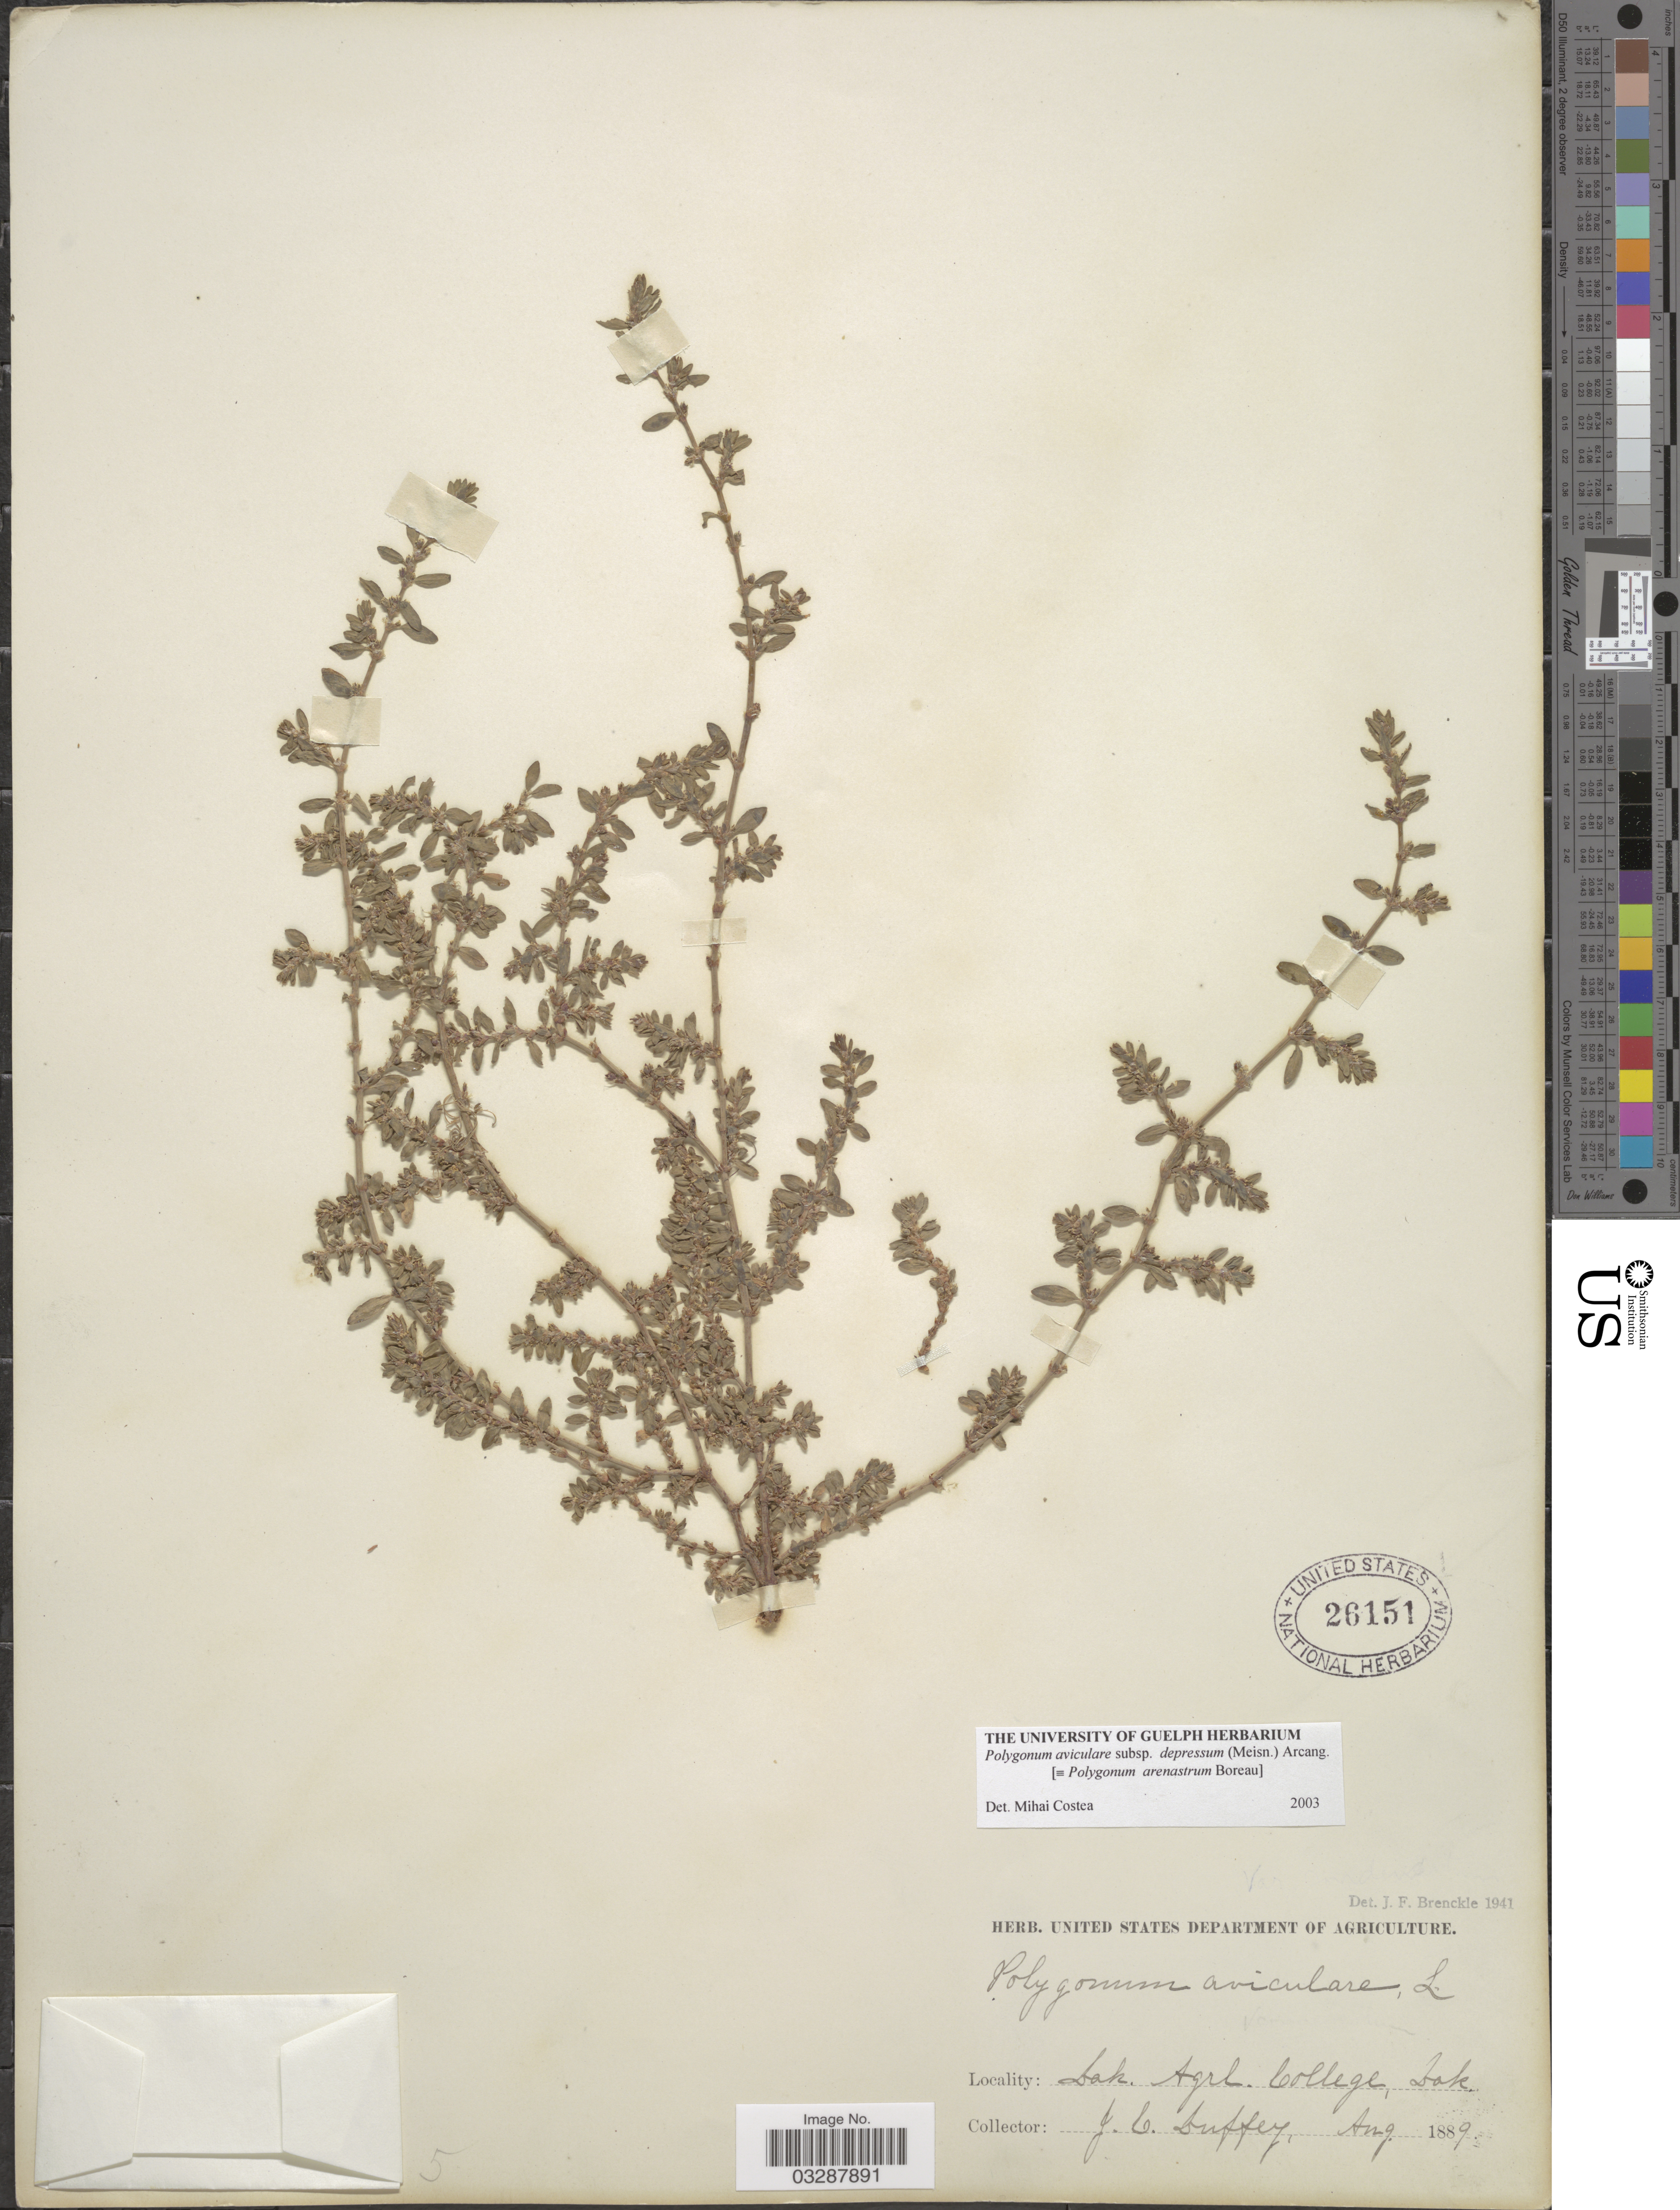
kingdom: Plantae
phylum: Tracheophyta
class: Magnoliopsida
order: Caryophyllales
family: Polygonaceae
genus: Polygonum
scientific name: Polygonum aviculare subsp. depressum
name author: (Meisn.) Arcang.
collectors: J. Duffey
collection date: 1889-08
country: United States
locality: Dak. Agrl. College, Dak.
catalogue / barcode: US 26151